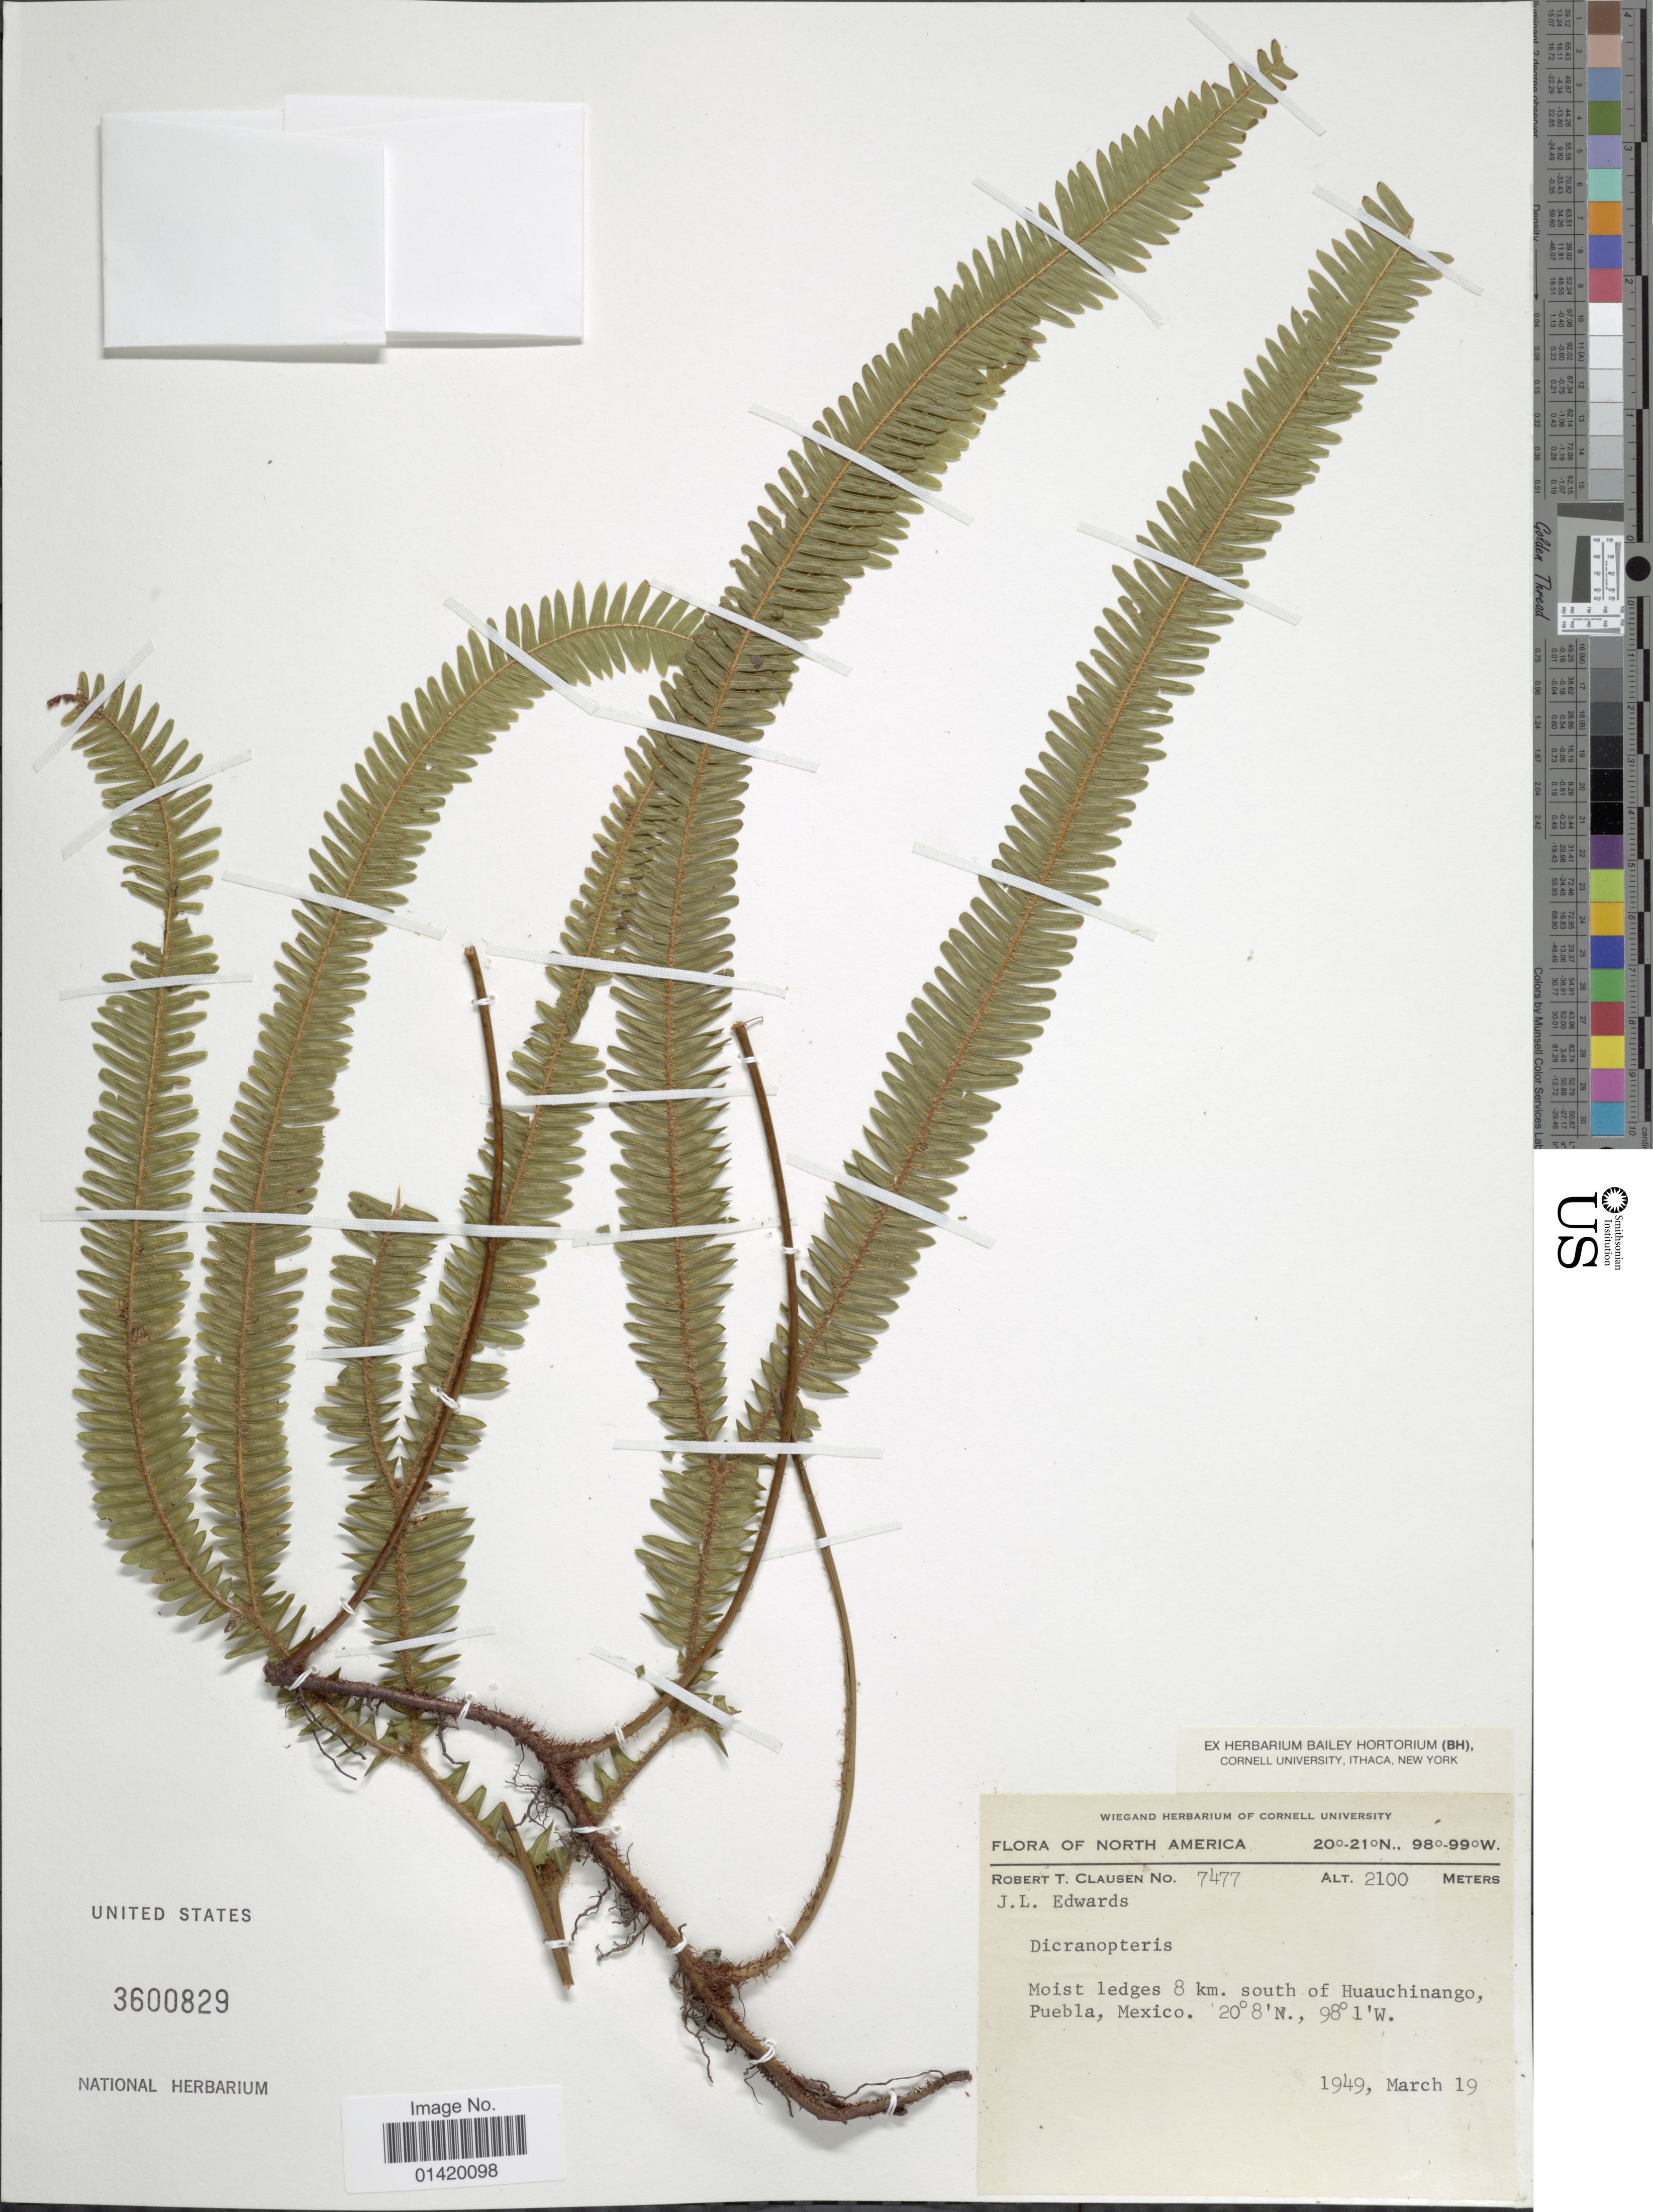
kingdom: Plantae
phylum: Tracheophyta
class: Polypodiopsida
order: Gleicheniales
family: Gleicheniaceae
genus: Dicranopteris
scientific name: Dicranopteris flexuosa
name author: (Schrad.) Underw.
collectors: R. T. Clausen & J. Edwards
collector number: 7477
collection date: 1949-03-19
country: Mexico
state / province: Puebla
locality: North America, Moist ledges 8 km south of Huauchinango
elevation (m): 2100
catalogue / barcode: US 3600829